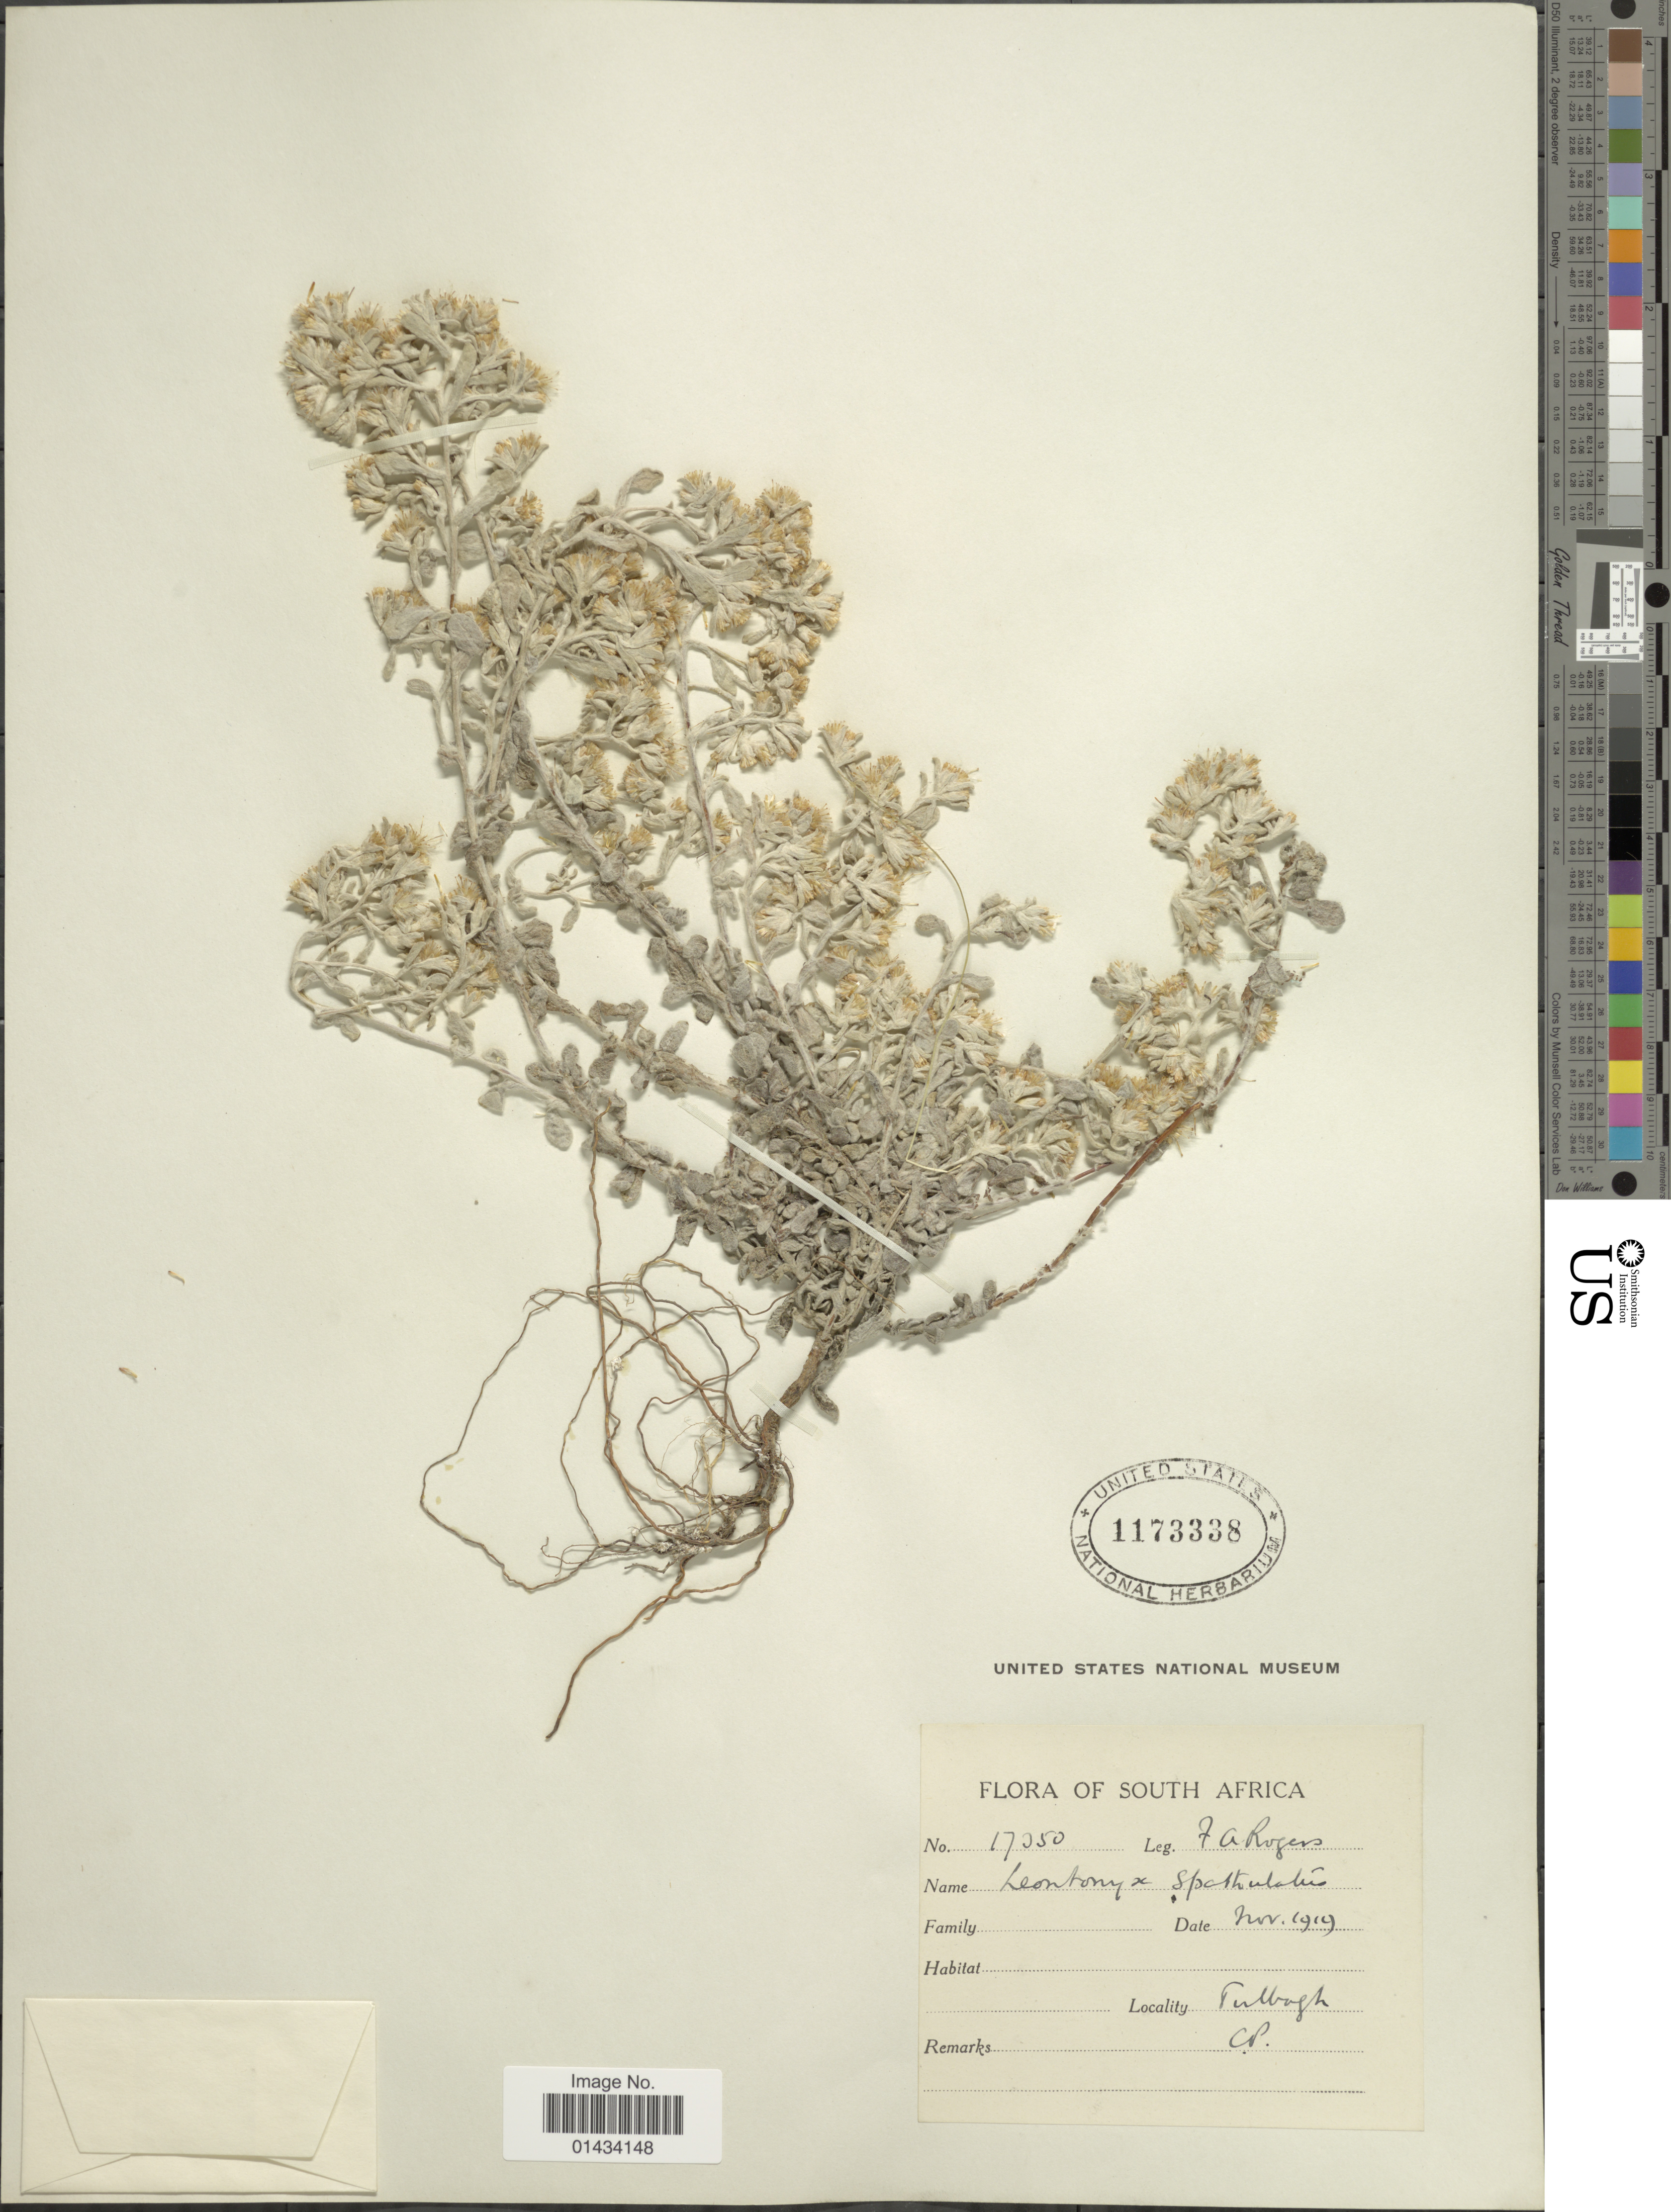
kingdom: Plantae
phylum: Tracheophyta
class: Magnoliopsida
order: Asterales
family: Asteraceae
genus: Leontonyx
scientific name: Leontonyx spathulatus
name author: Less. ex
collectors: F. A. Rogers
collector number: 17350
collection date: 1919-11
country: South Africa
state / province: Western Cape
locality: Tulbagh, C.P. [Cape Province]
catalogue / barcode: US 1173338